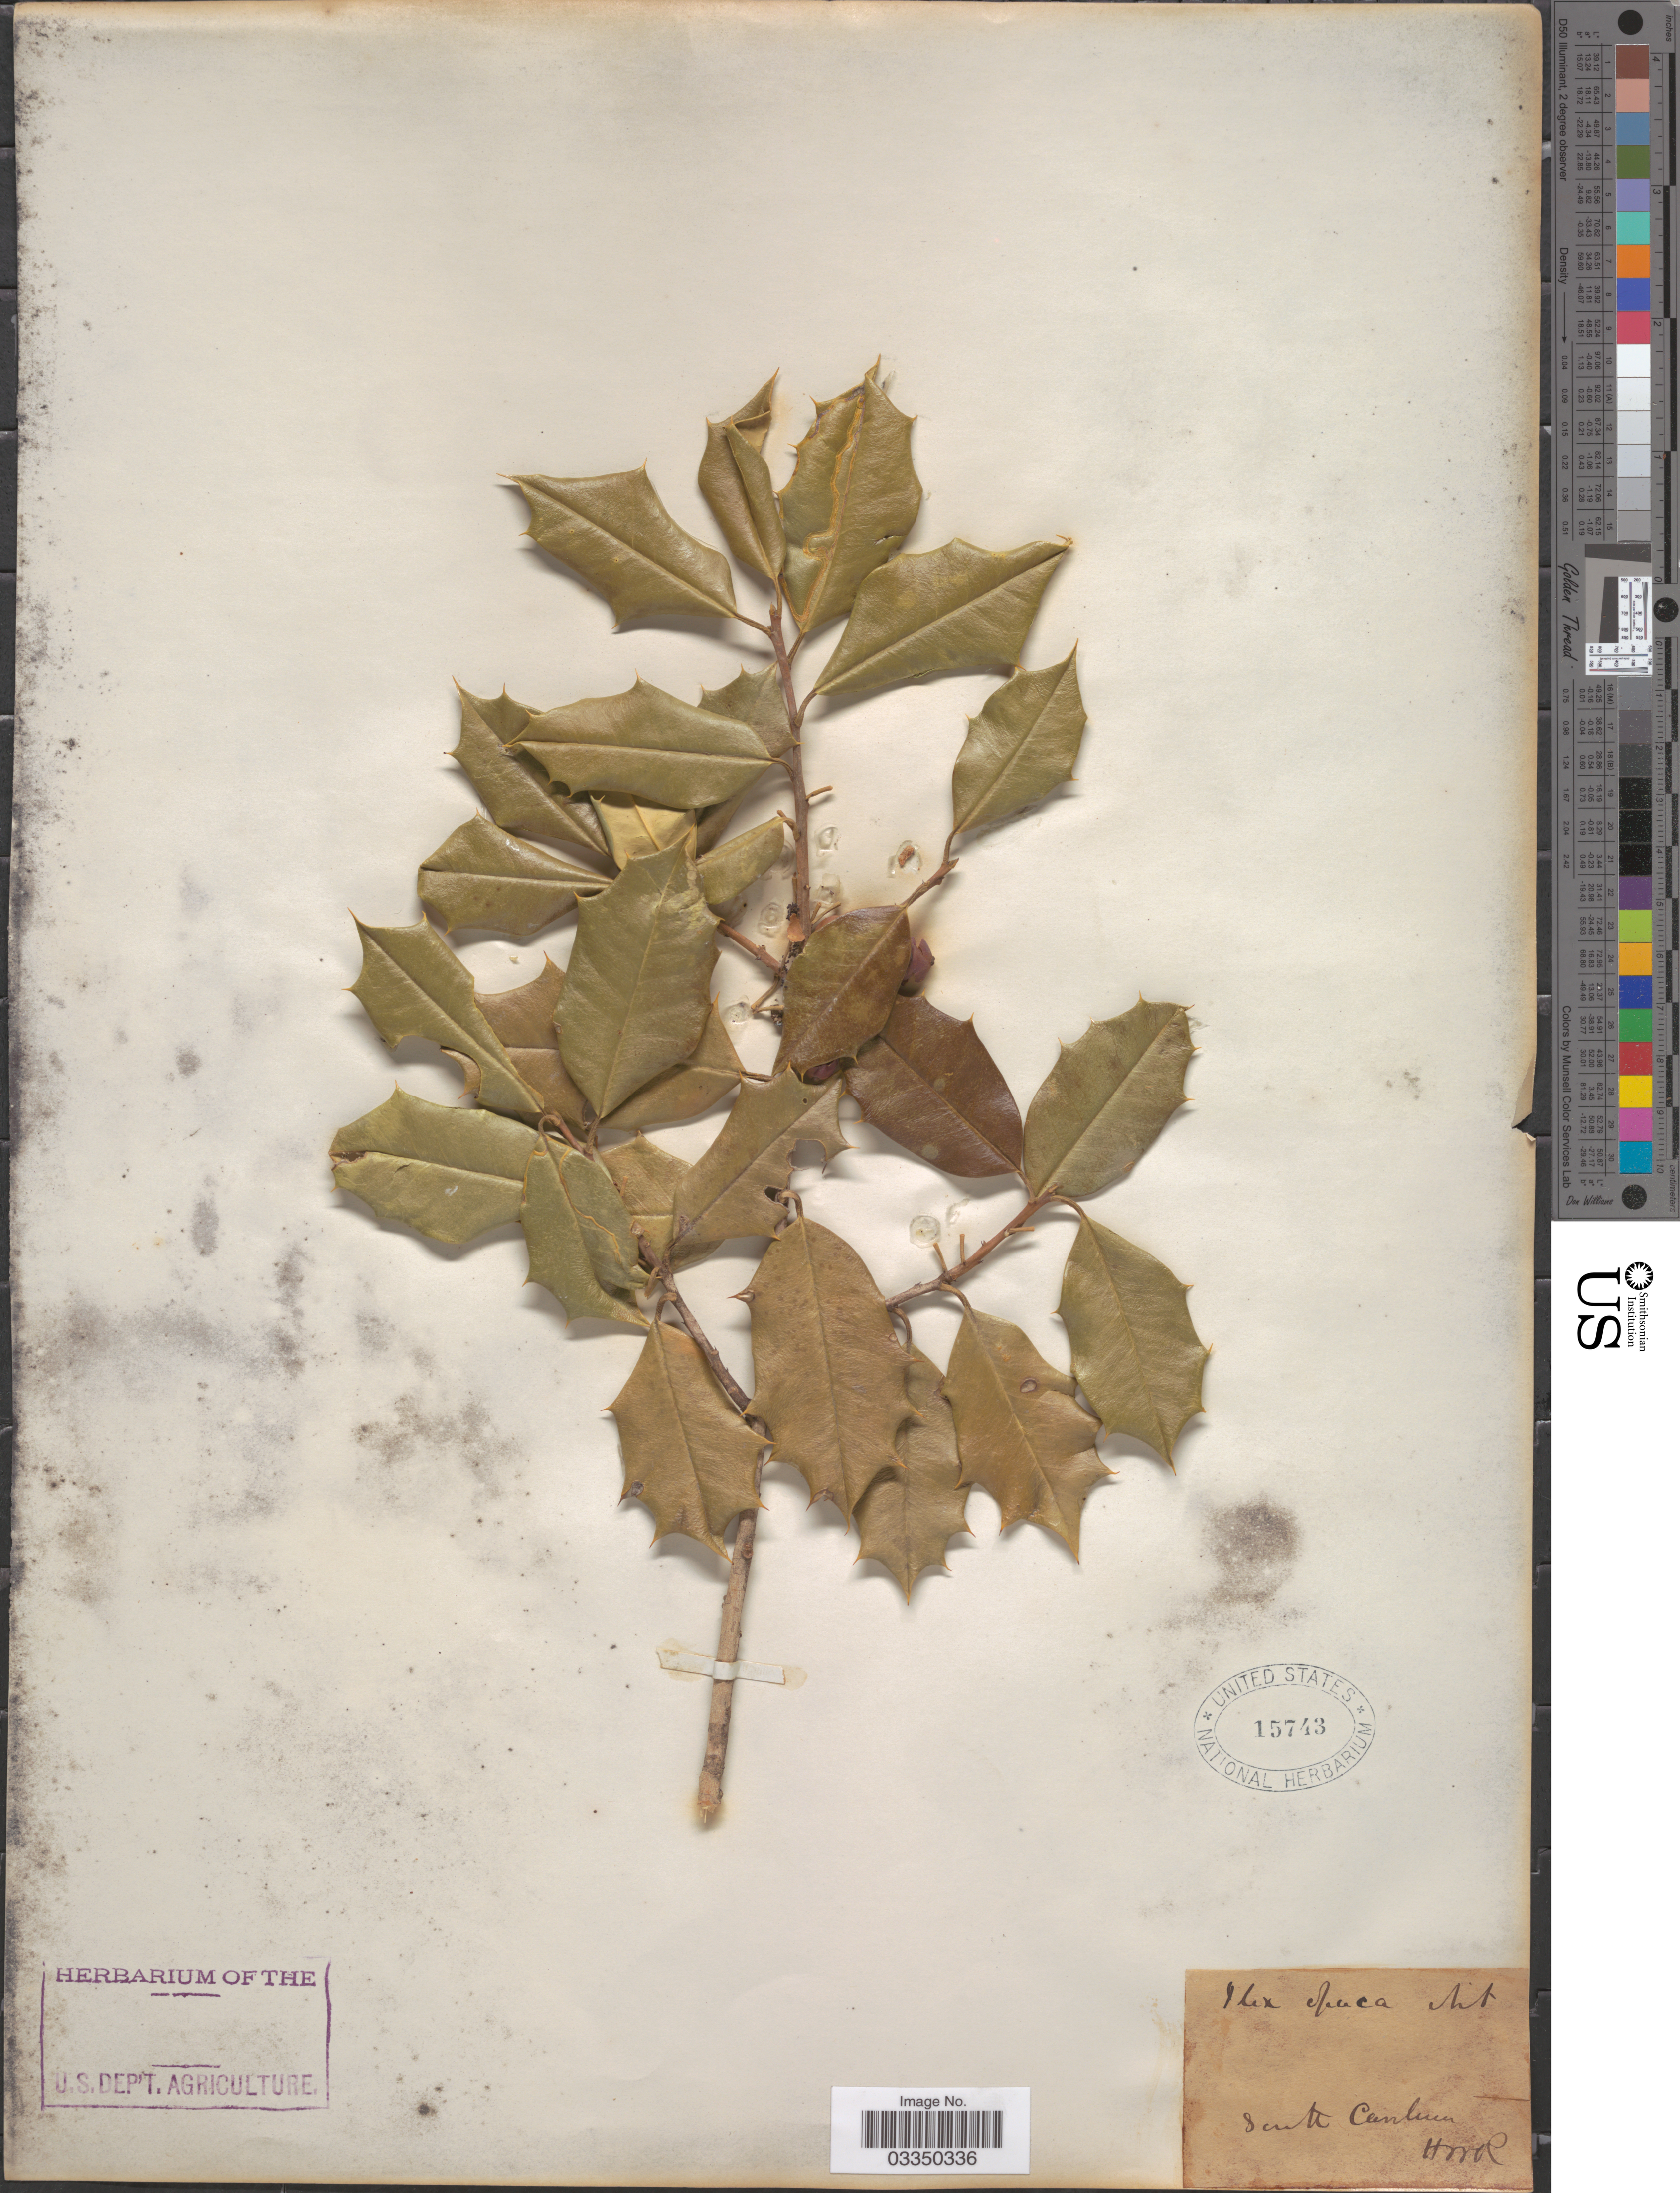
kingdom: Plantae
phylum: Tracheophyta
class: Magnoliopsida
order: Aquifoliales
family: Aquifoliaceae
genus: Ilex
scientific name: Ilex opaca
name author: Aiton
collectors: H. W. R.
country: United States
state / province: South Carolina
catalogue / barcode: US 15743